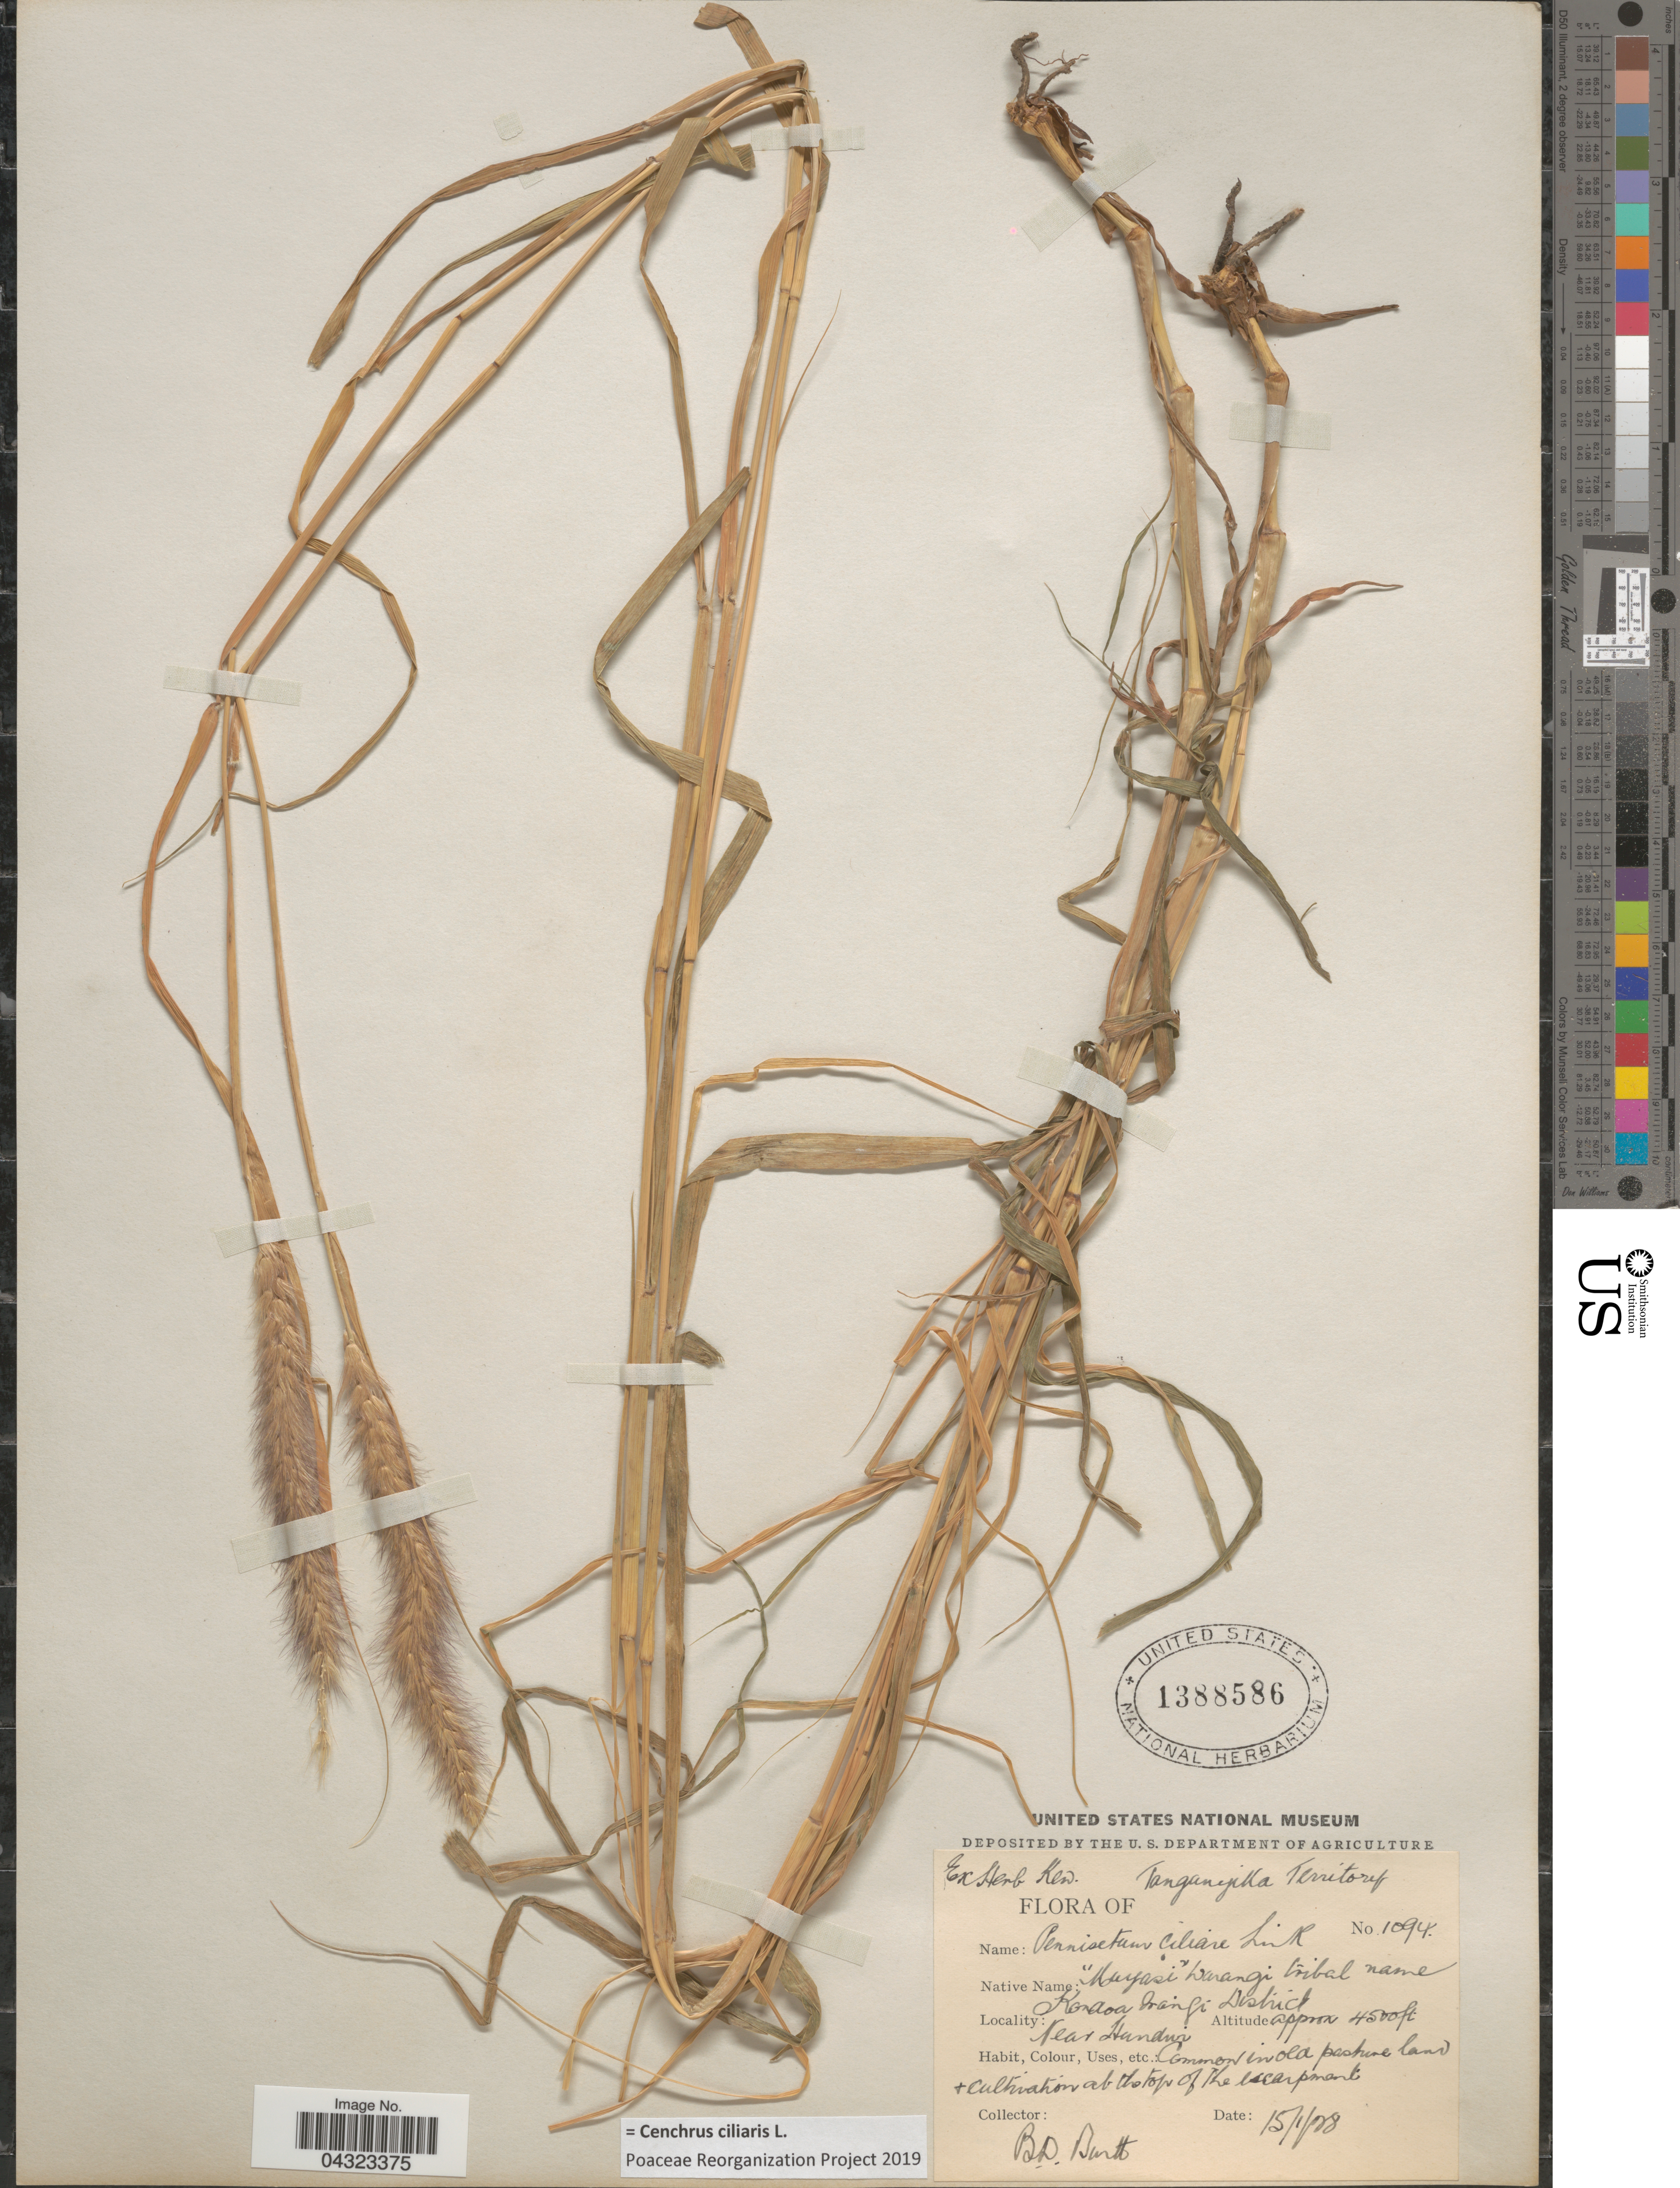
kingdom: Plantae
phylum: Tracheophyta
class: Liliopsida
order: Poales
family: Poaceae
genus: Cenchrus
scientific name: Cenchrus ciliaris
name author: L.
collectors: B. D. Burtt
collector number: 1094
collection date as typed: Transcribed d/m/y: 15/1/28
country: Tanzania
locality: Tanganyika Territory. Kondoa Irangi District. Near Hundeni. Common in old pasture land + cultivation at the top of The escarpment.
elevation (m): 1372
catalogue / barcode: US 1388586